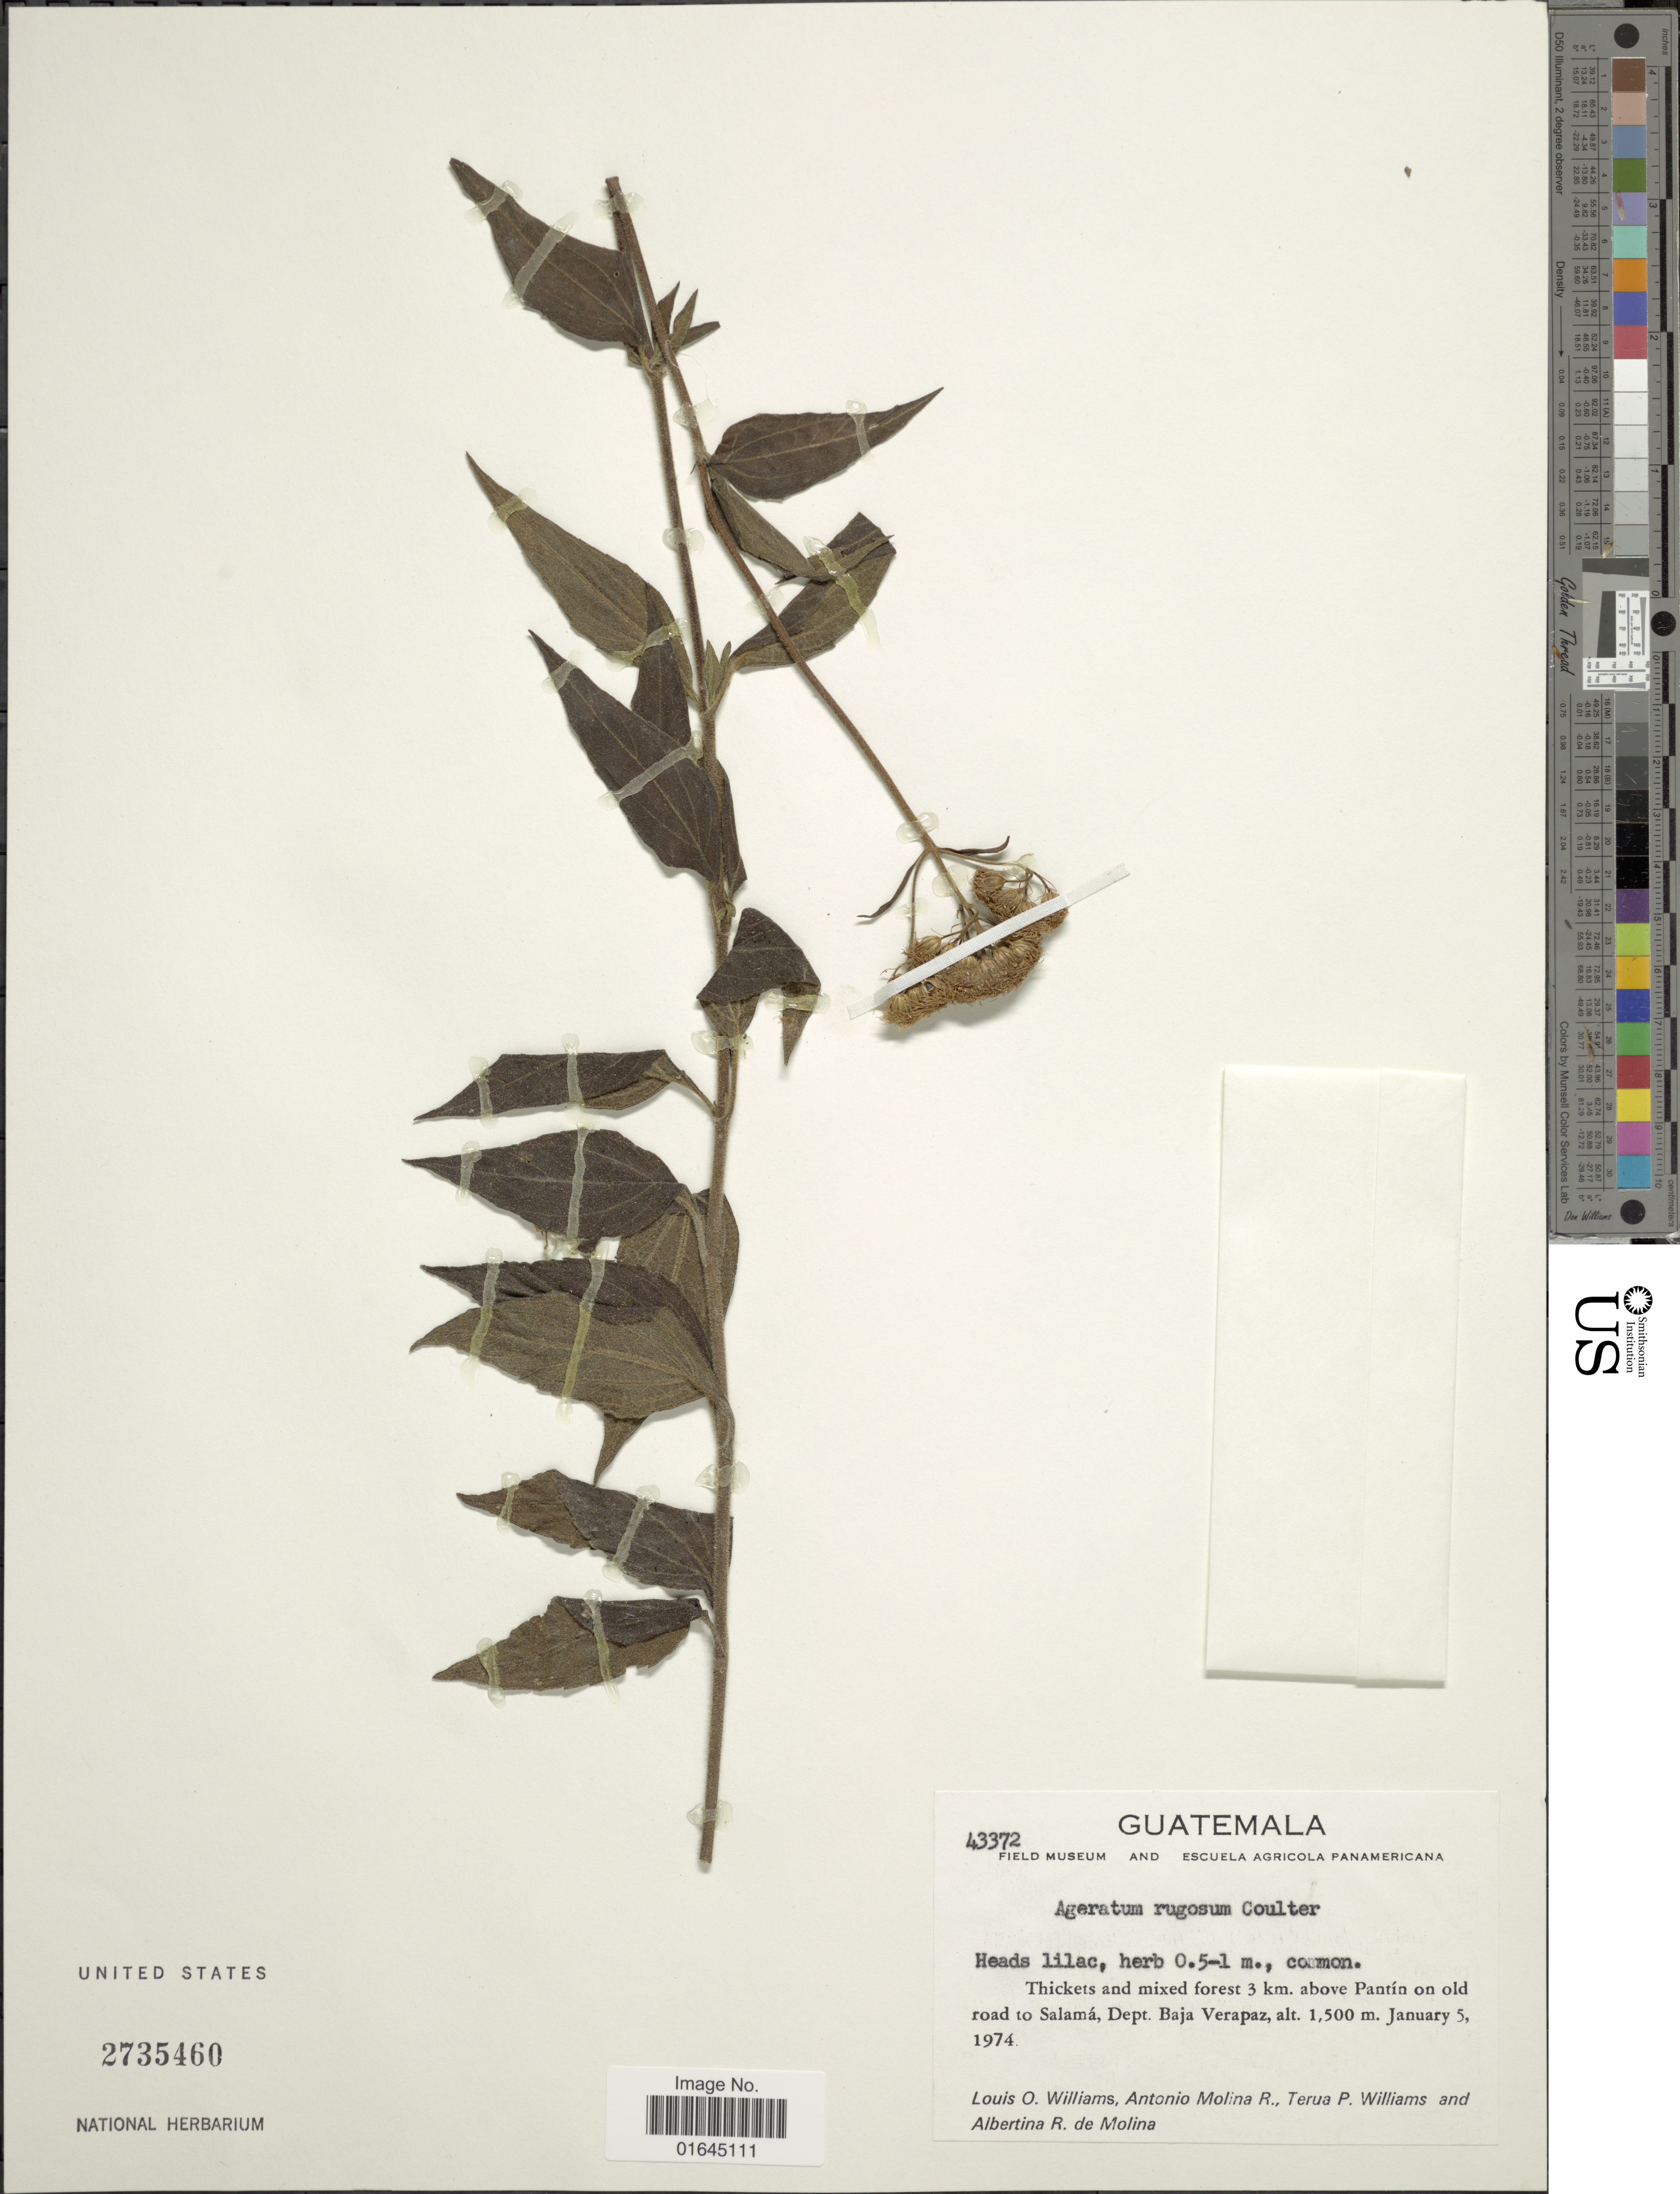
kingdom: Plantae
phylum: Tracheophyta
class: Magnoliopsida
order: Asterales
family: Asteraceae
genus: Ageratum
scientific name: Ageratum rugosum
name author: J.M. Coult.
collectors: L. O. Williams, A. Molina R., T. P. Williams & A. R. Molina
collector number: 43372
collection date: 1974-01-05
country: Guatemala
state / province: Baja Verapaz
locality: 3 km. above Pantín on old road to Salamá, Dept. Baja Verapaz.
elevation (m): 1500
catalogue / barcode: US 2735460